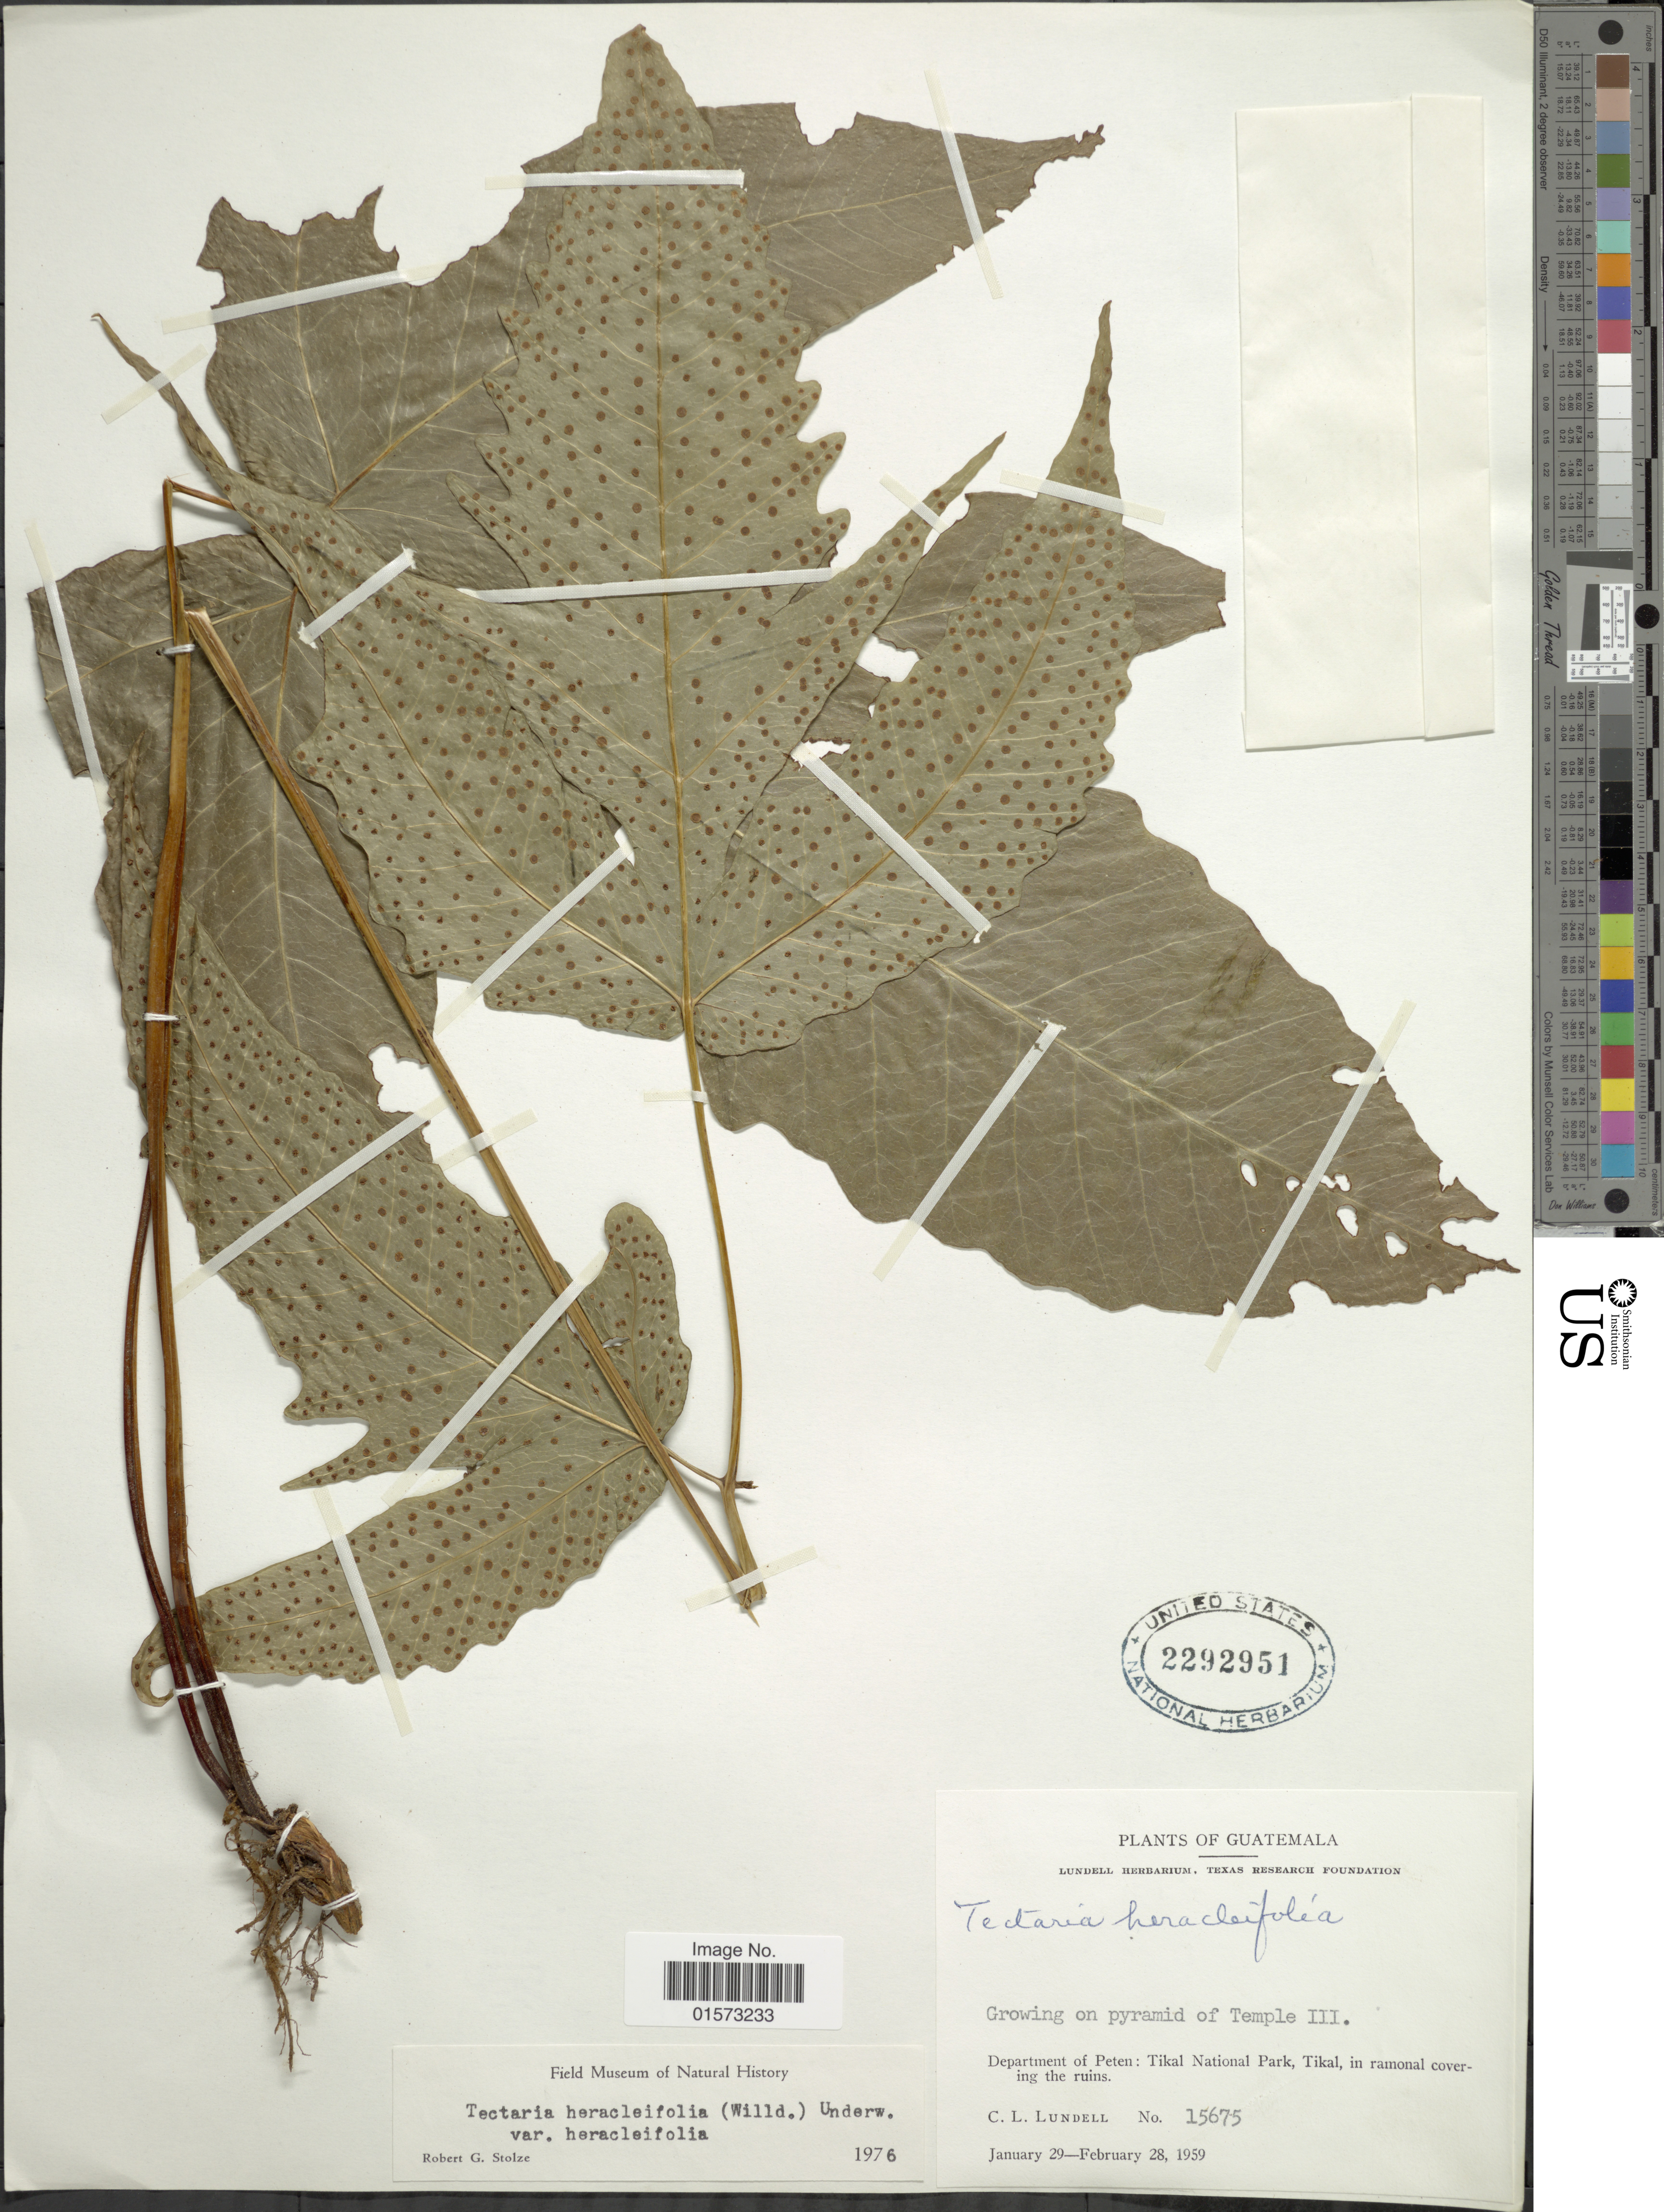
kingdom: Plantae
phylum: Tracheophyta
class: Polypodiopsida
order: Polypodiales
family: Tectariaceae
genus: Tectaria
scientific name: Tectaria heracleifolia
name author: (Willd.) Underw.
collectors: C. L. Lundell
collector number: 15675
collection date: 1959-01-29/1959-02-28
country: Guatemala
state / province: El Petén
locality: Department of Peten: Tikal National Park, Tikal, in ramonal covering the ruins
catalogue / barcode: US 2292951